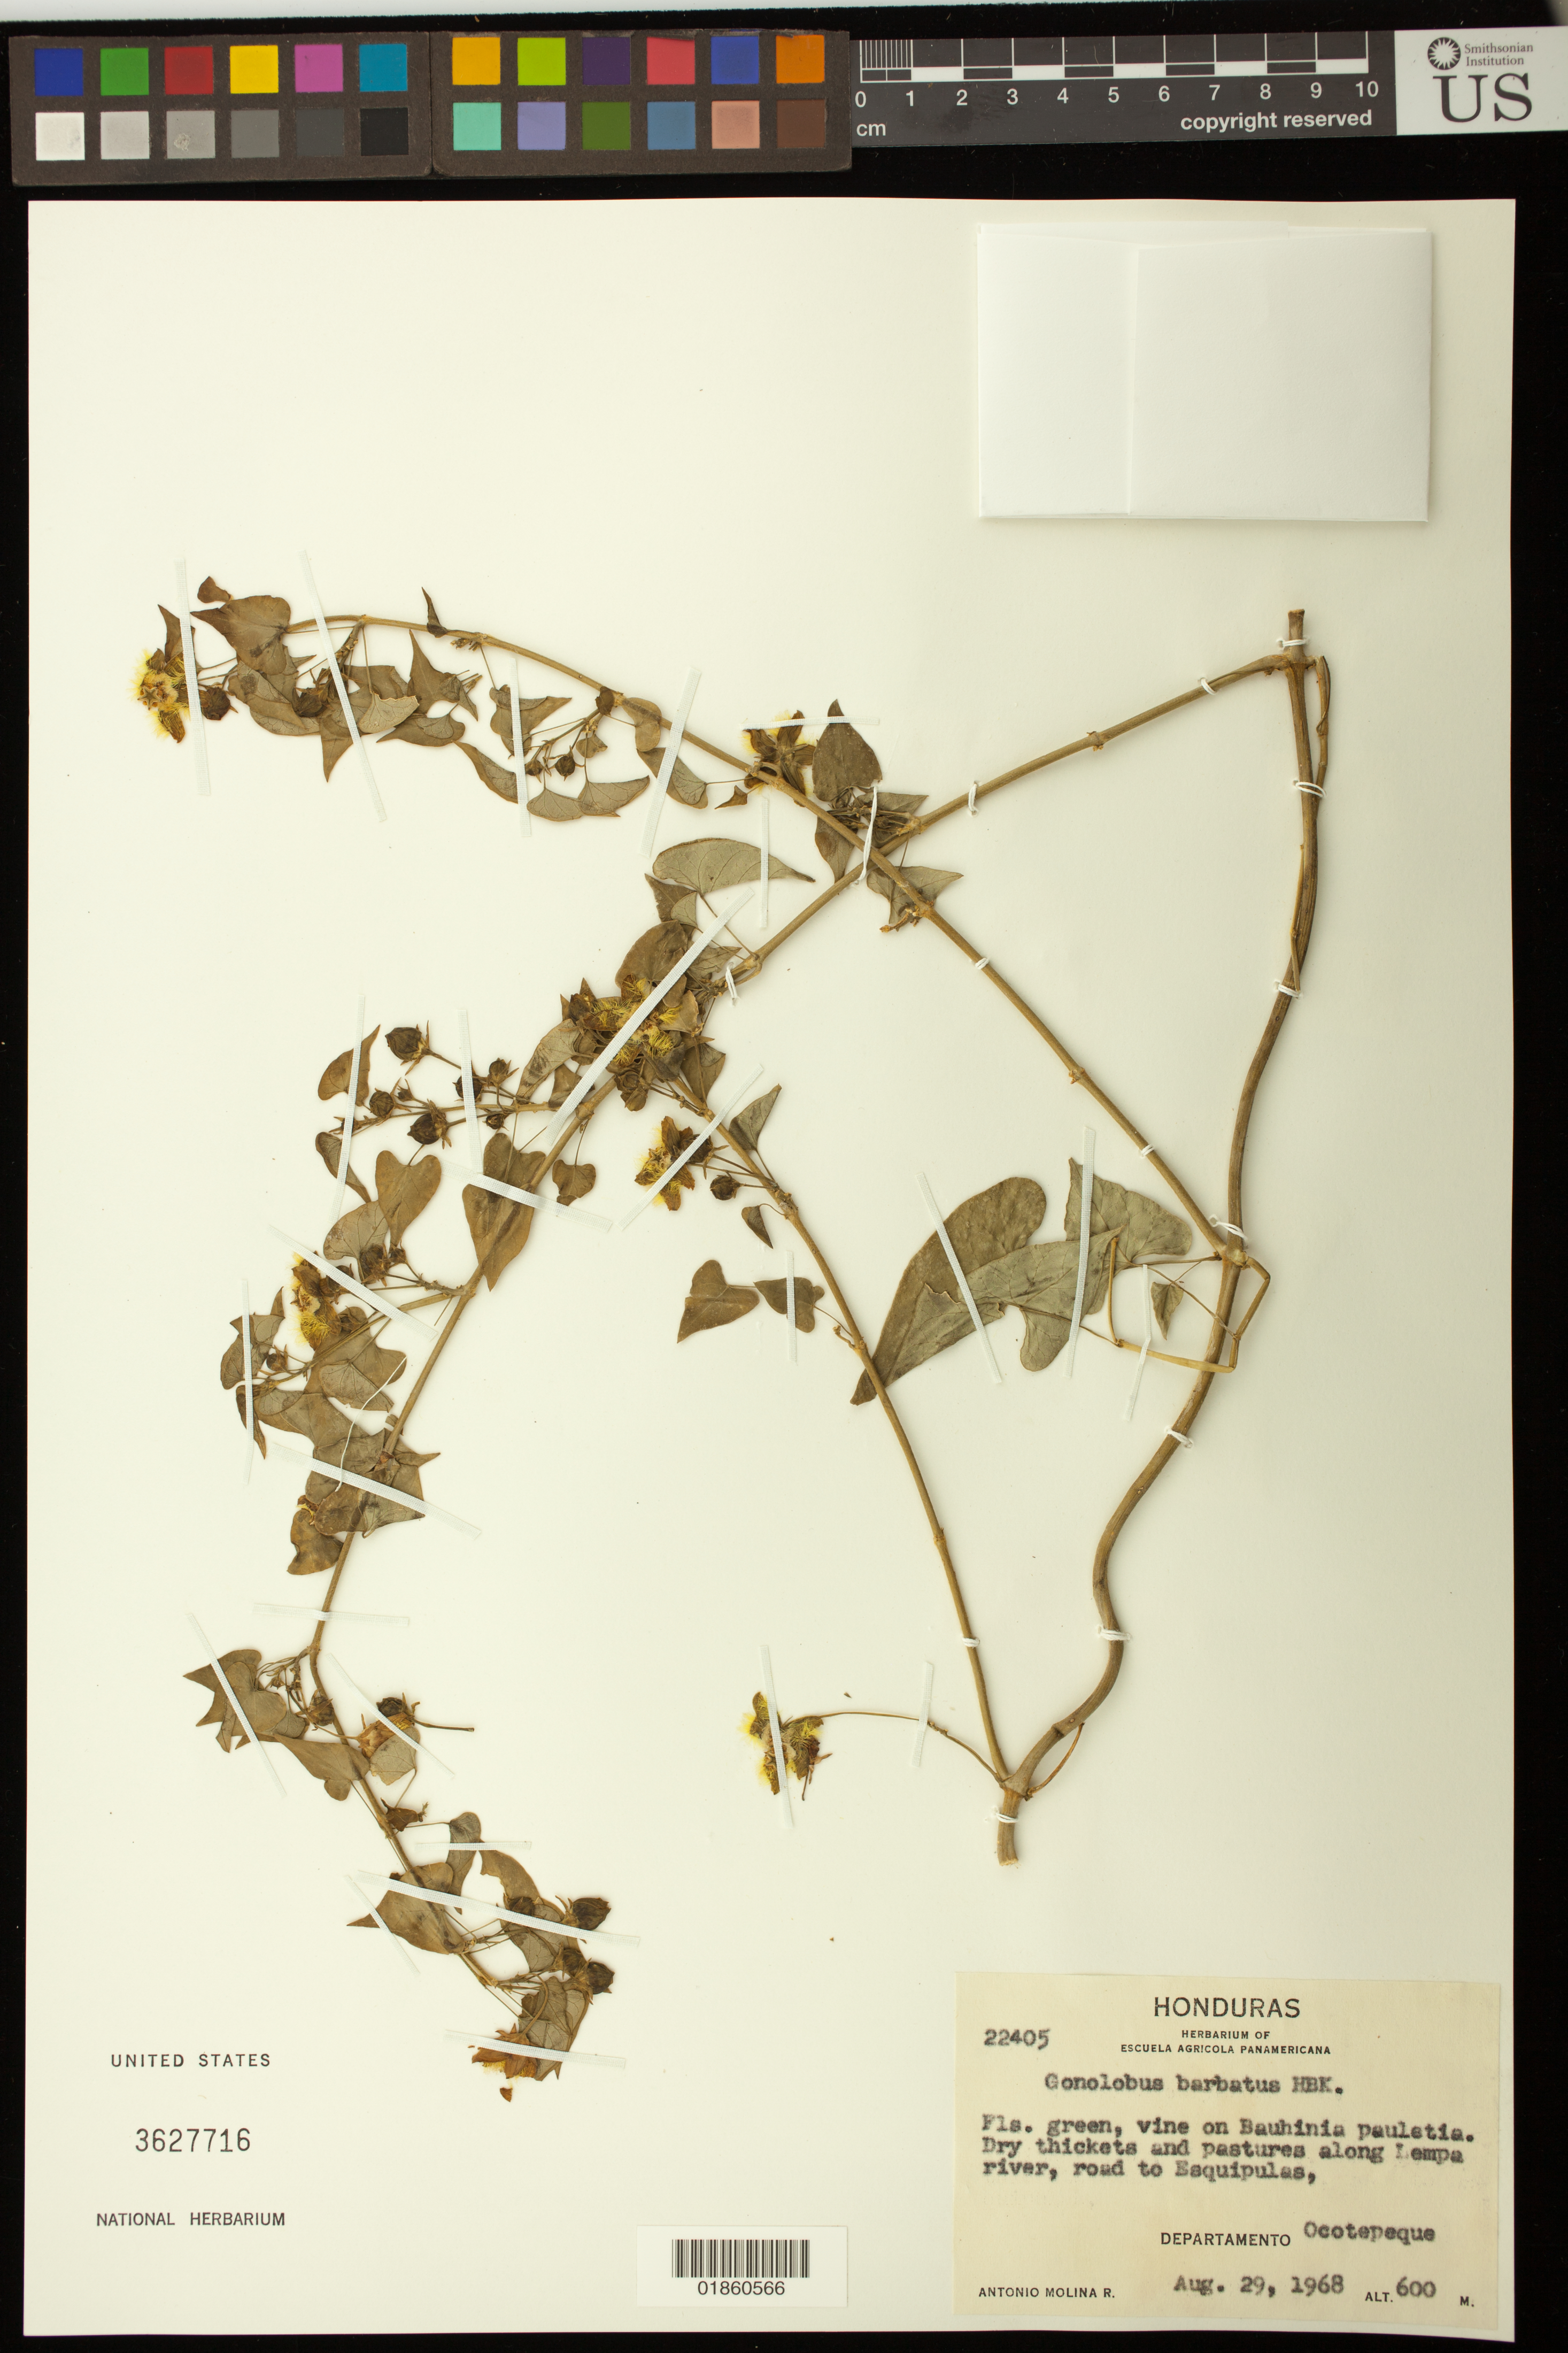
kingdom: Plantae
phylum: Tracheophyta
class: Magnoliopsida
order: Gentianales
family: Apocynaceae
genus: Gonolobus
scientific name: Gonolobus barbatus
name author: Kunth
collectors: A. R. Molina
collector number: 22405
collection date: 1968-08-29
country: Honduras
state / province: Ocotepeque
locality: Dry thickets and pastures along Lempa river, road to Esquipulas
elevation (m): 600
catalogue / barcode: US 3627716